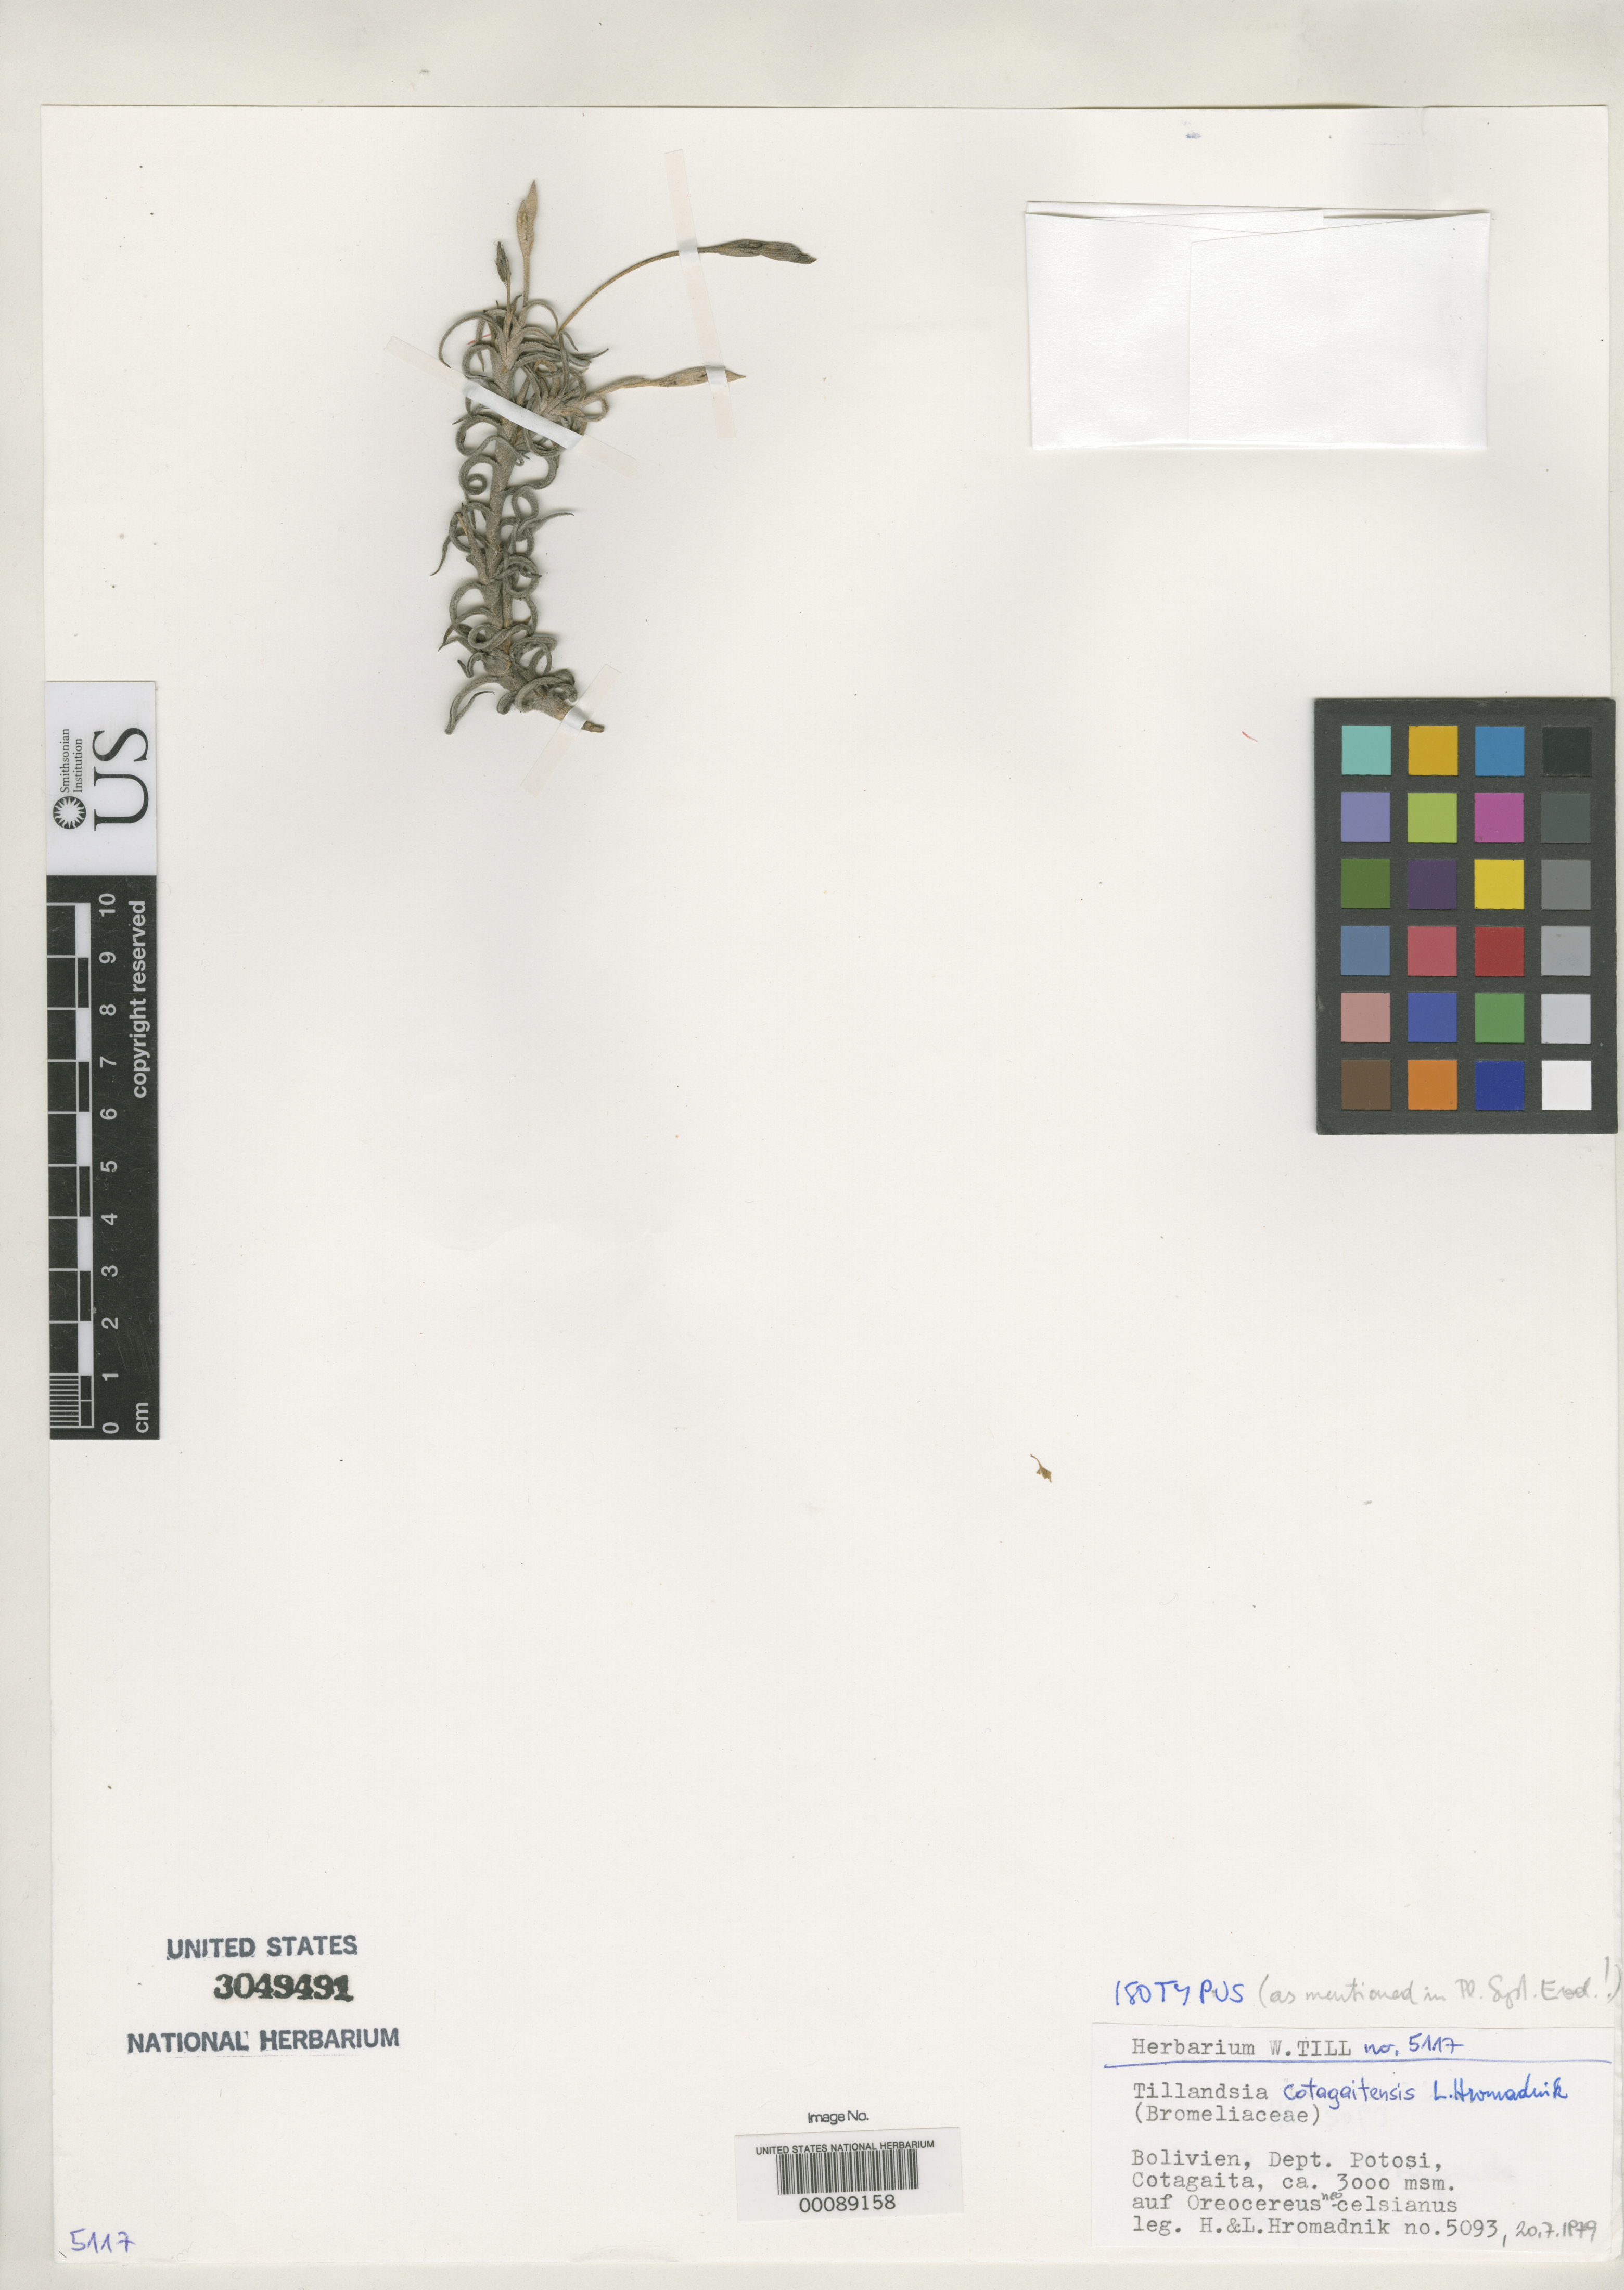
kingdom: Plantae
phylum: Tracheophyta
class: Liliopsida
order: Poales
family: Bromeliaceae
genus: Tillandsia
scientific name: Tillandsia cotagaitensis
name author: L. Hrom. in W. Till & L. Hrom.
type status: Isotype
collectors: H. Hromadnik & L. Hromadnik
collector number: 5092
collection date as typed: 20 Jul 1979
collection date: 1979-07-20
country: Bolivia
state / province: Potosí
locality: Mtns. near Cotagaita.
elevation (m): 3000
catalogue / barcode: US 3049491